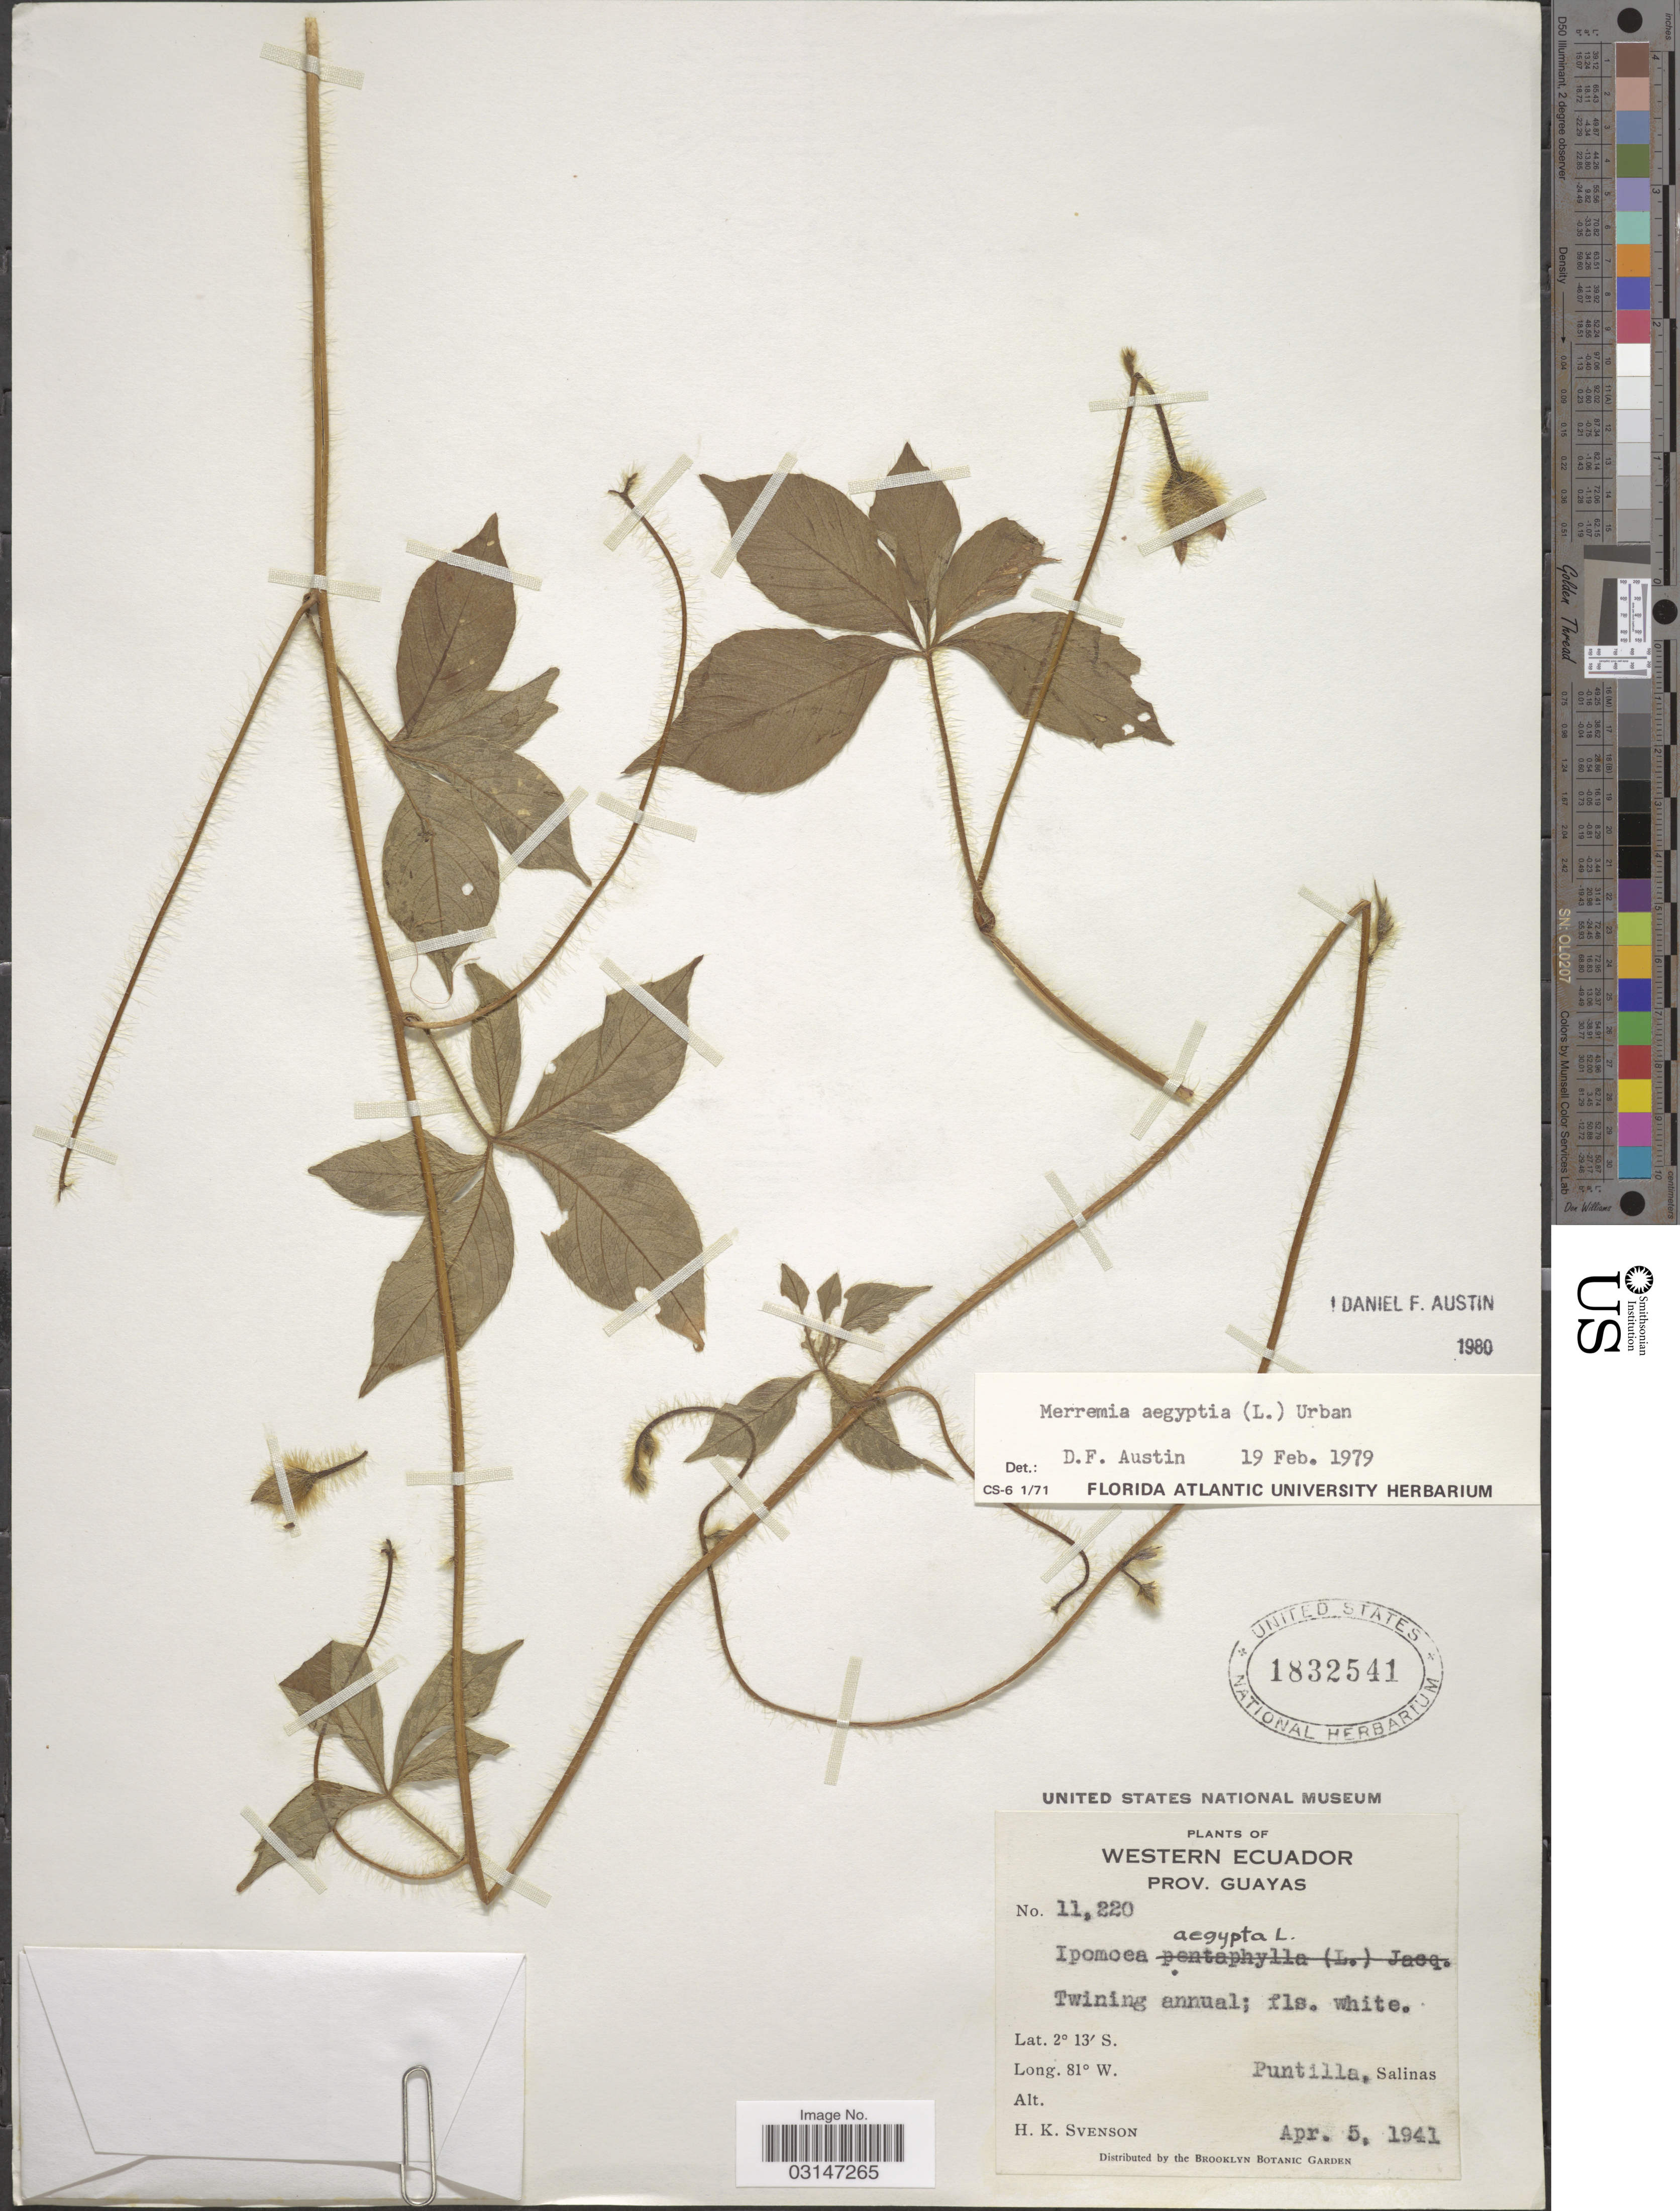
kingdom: Plantae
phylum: Tracheophyta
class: Magnoliopsida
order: Solanales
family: Convolvulaceae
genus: Distimake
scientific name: Distimake aegyptius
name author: (L.) A. R. Simões & Staples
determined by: Strong, Mark T., (BOT), Smithsonian Institution - National Museum of Natural History (UNITED STATES)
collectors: H. K. Svenson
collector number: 11220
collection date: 1941-04-05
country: Ecuador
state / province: Guayas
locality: Puntilla, Salinas.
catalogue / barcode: US 1832541